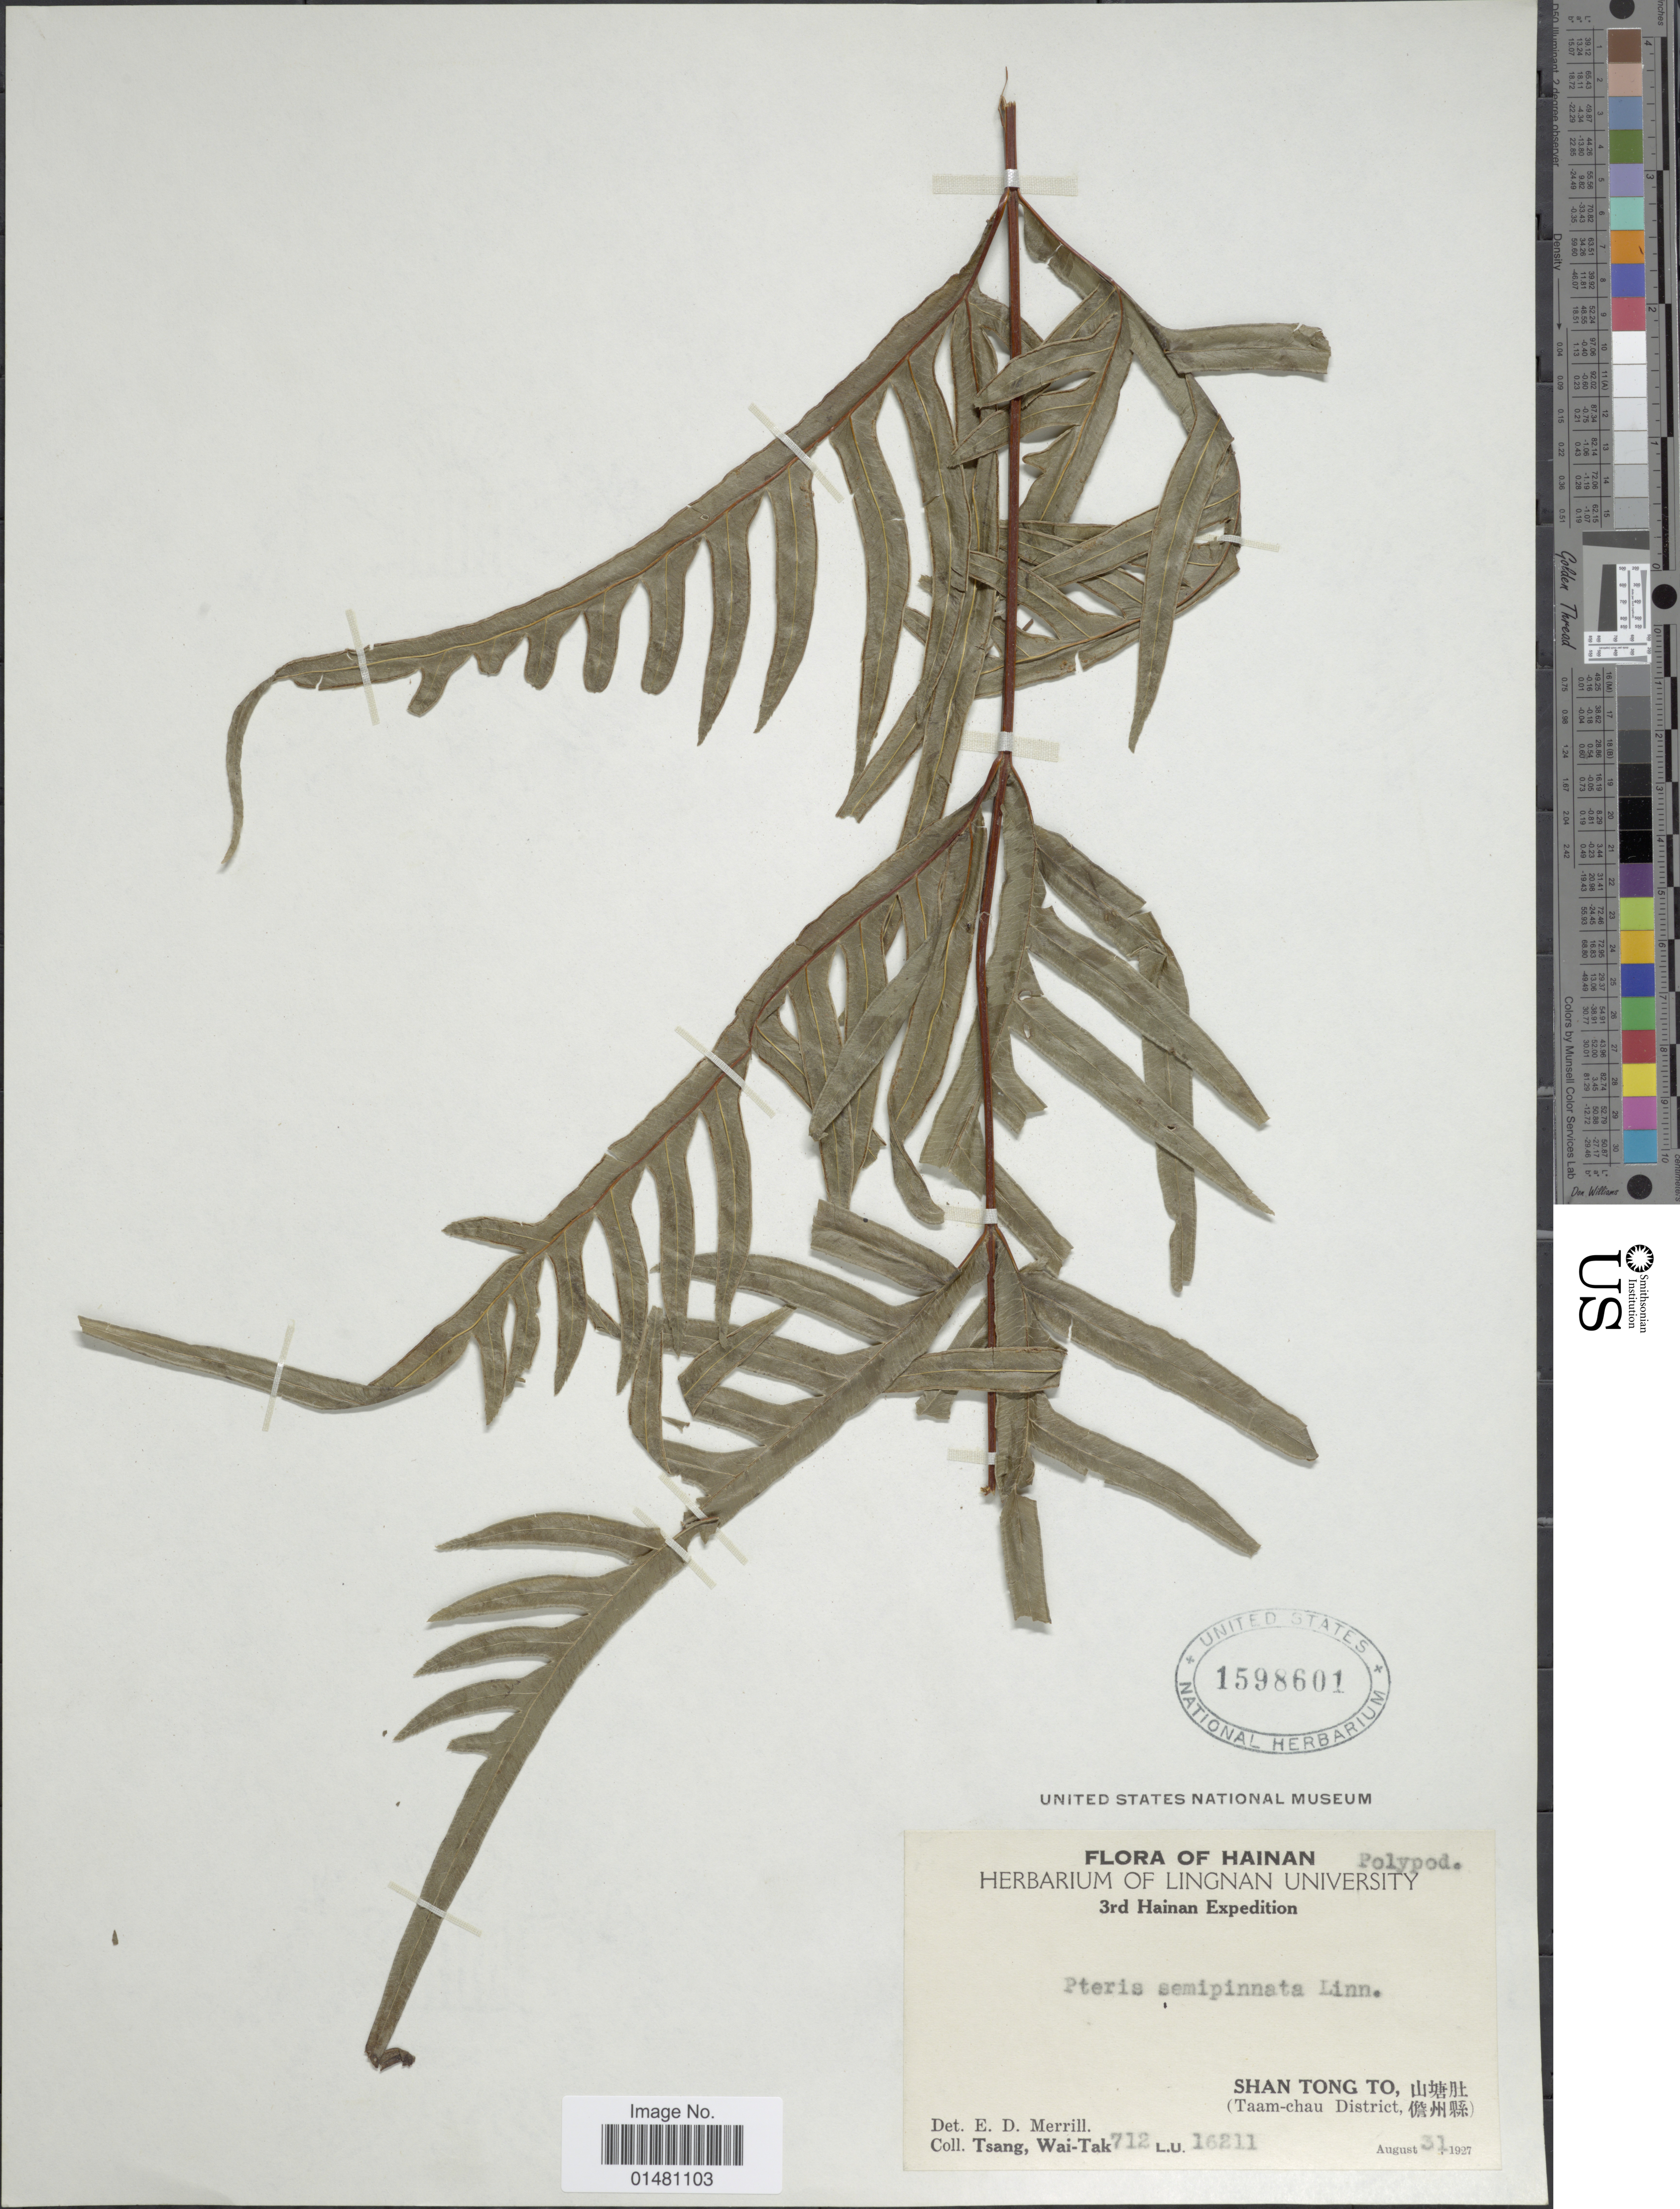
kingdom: Plantae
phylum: Tracheophyta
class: Polypodiopsida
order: Polypodiales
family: Pteridaceae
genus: Pteris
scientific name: Pteris semipinnata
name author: L.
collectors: W. T. Tsang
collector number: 712/16211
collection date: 1927-08-31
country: China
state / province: Hainan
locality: Shan Tong To, X, (Taam-chau District, X)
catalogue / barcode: US 1598601